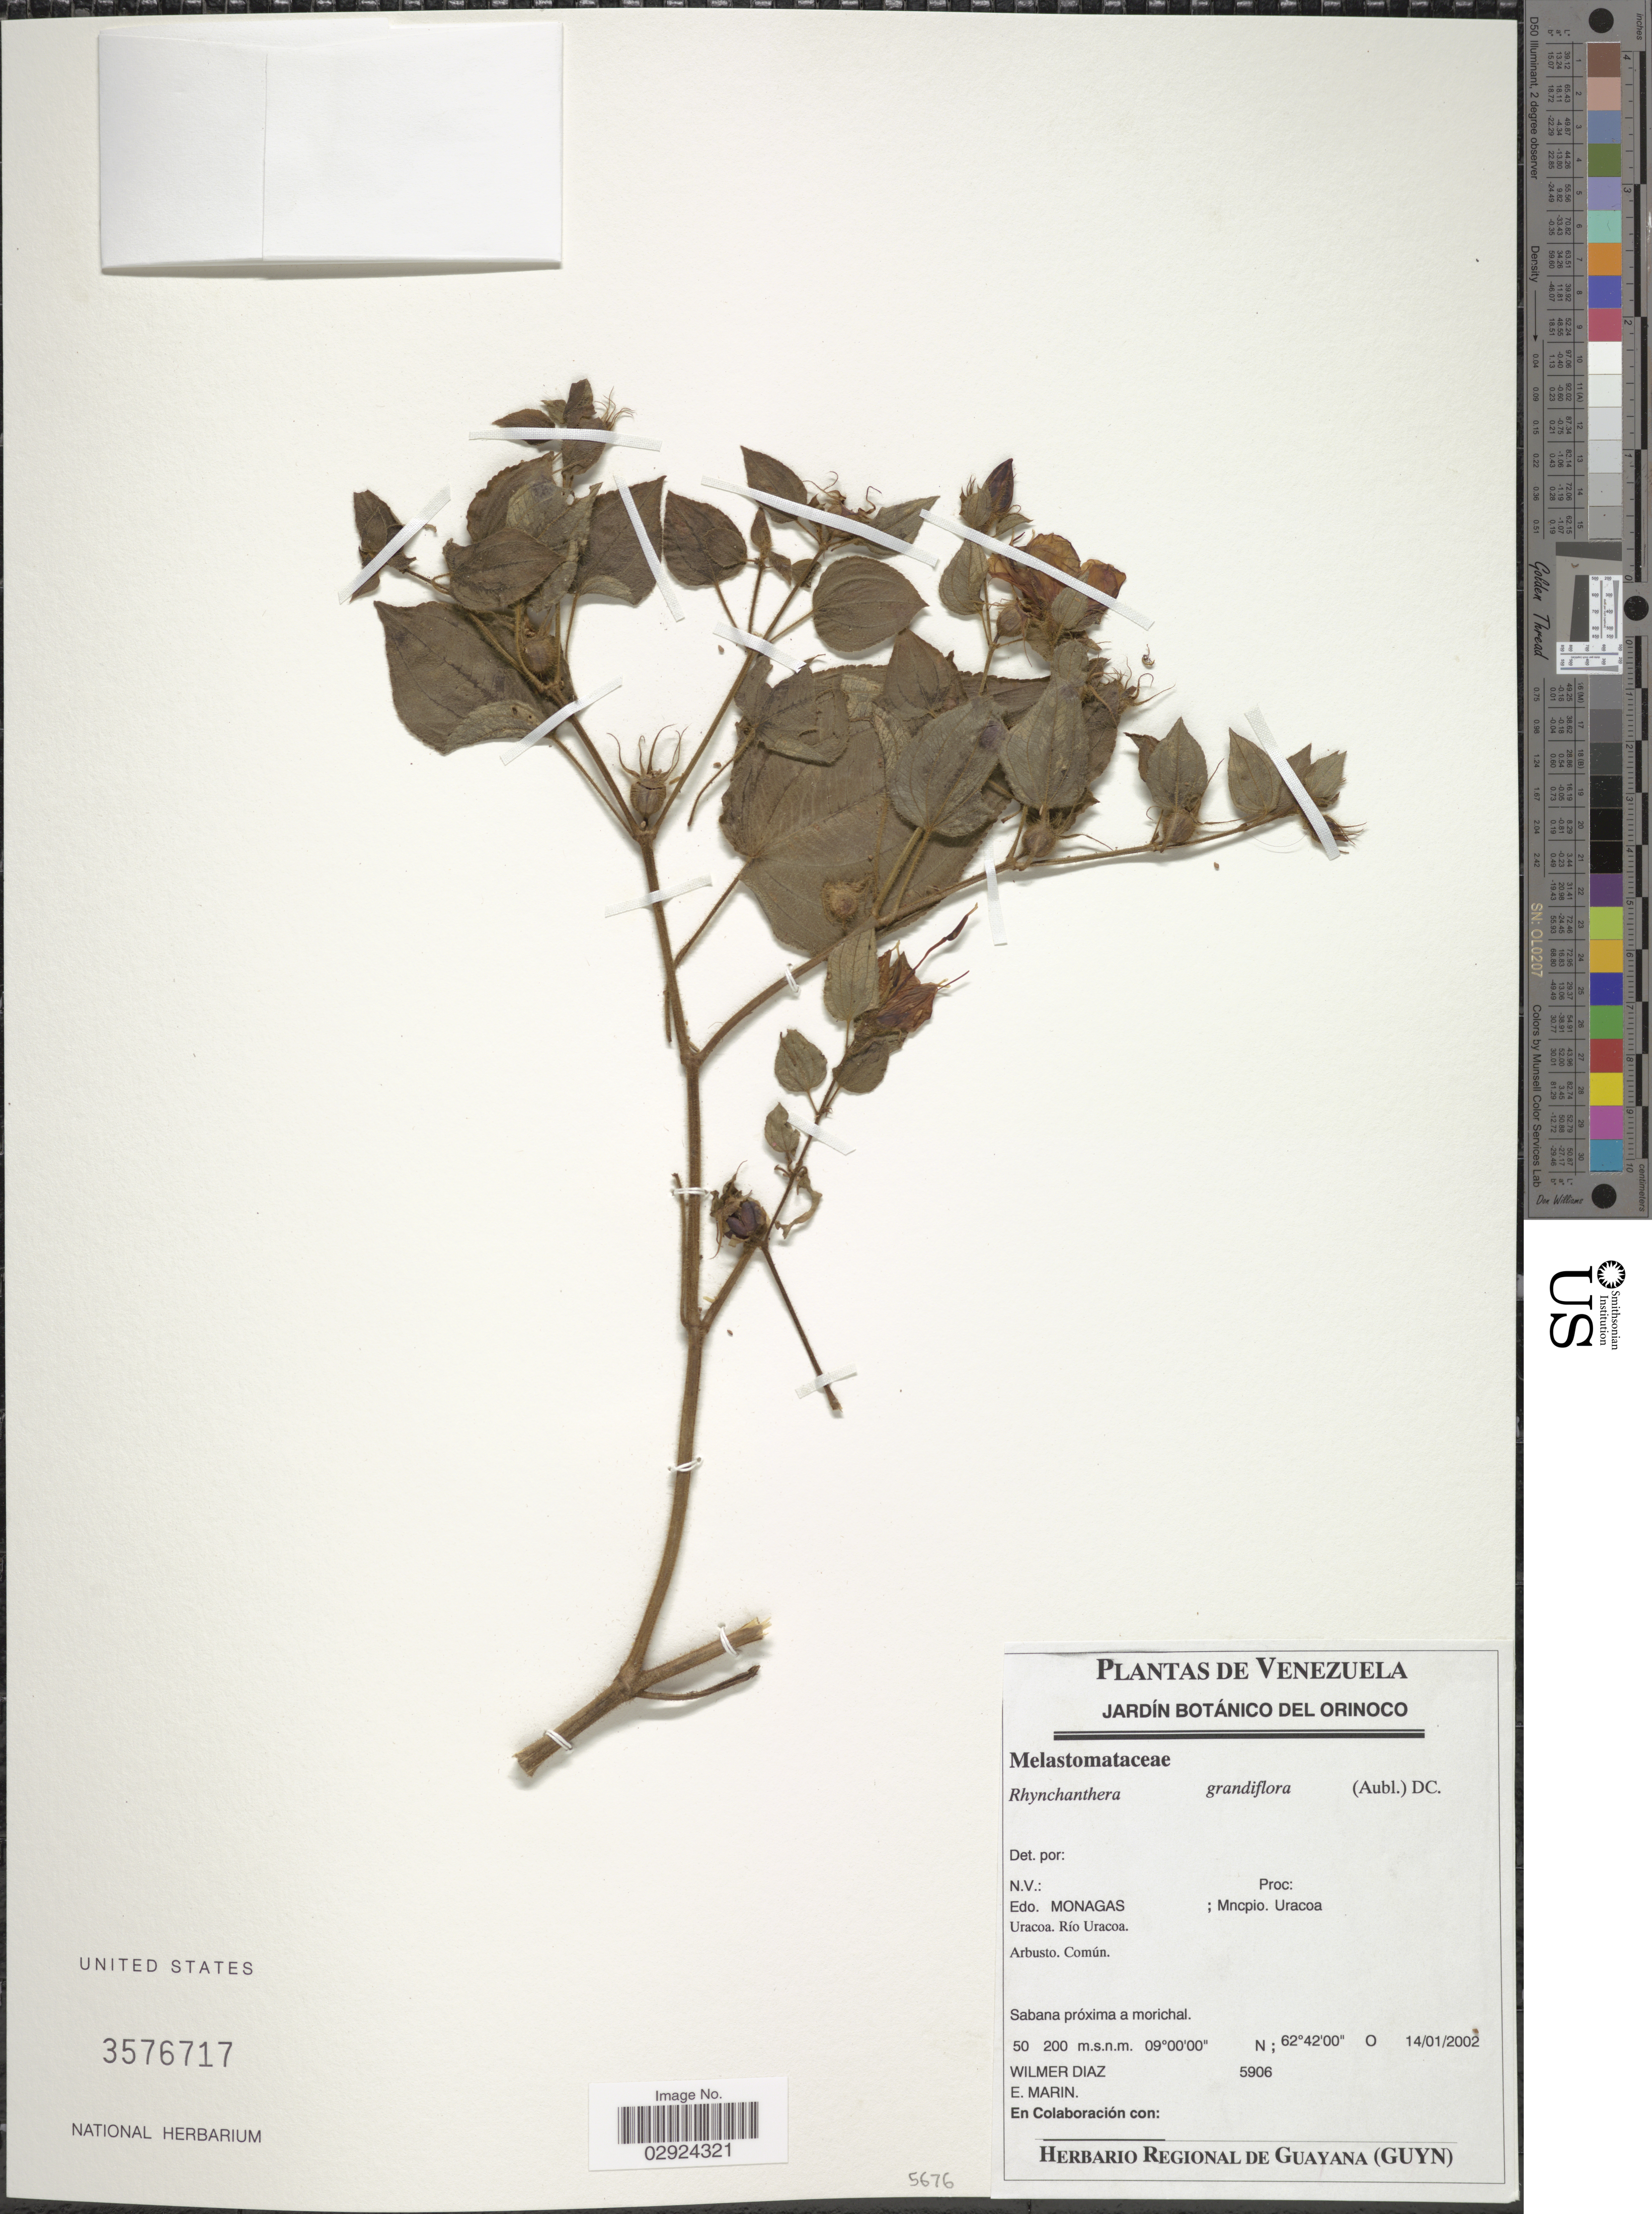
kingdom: Plantae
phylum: Tracheophyta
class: Magnoliopsida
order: Myrtales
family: Melastomataceae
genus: Rhynchanthera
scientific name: Rhynchanthera grandiflora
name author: (Aubl.) DC.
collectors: W. Díaz P. & E. Marin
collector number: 5906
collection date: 2002-01-14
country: Venezuela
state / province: Monagas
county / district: Uracoa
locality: Uracoa, Río Uracoa.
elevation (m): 50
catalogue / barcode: US 3576717